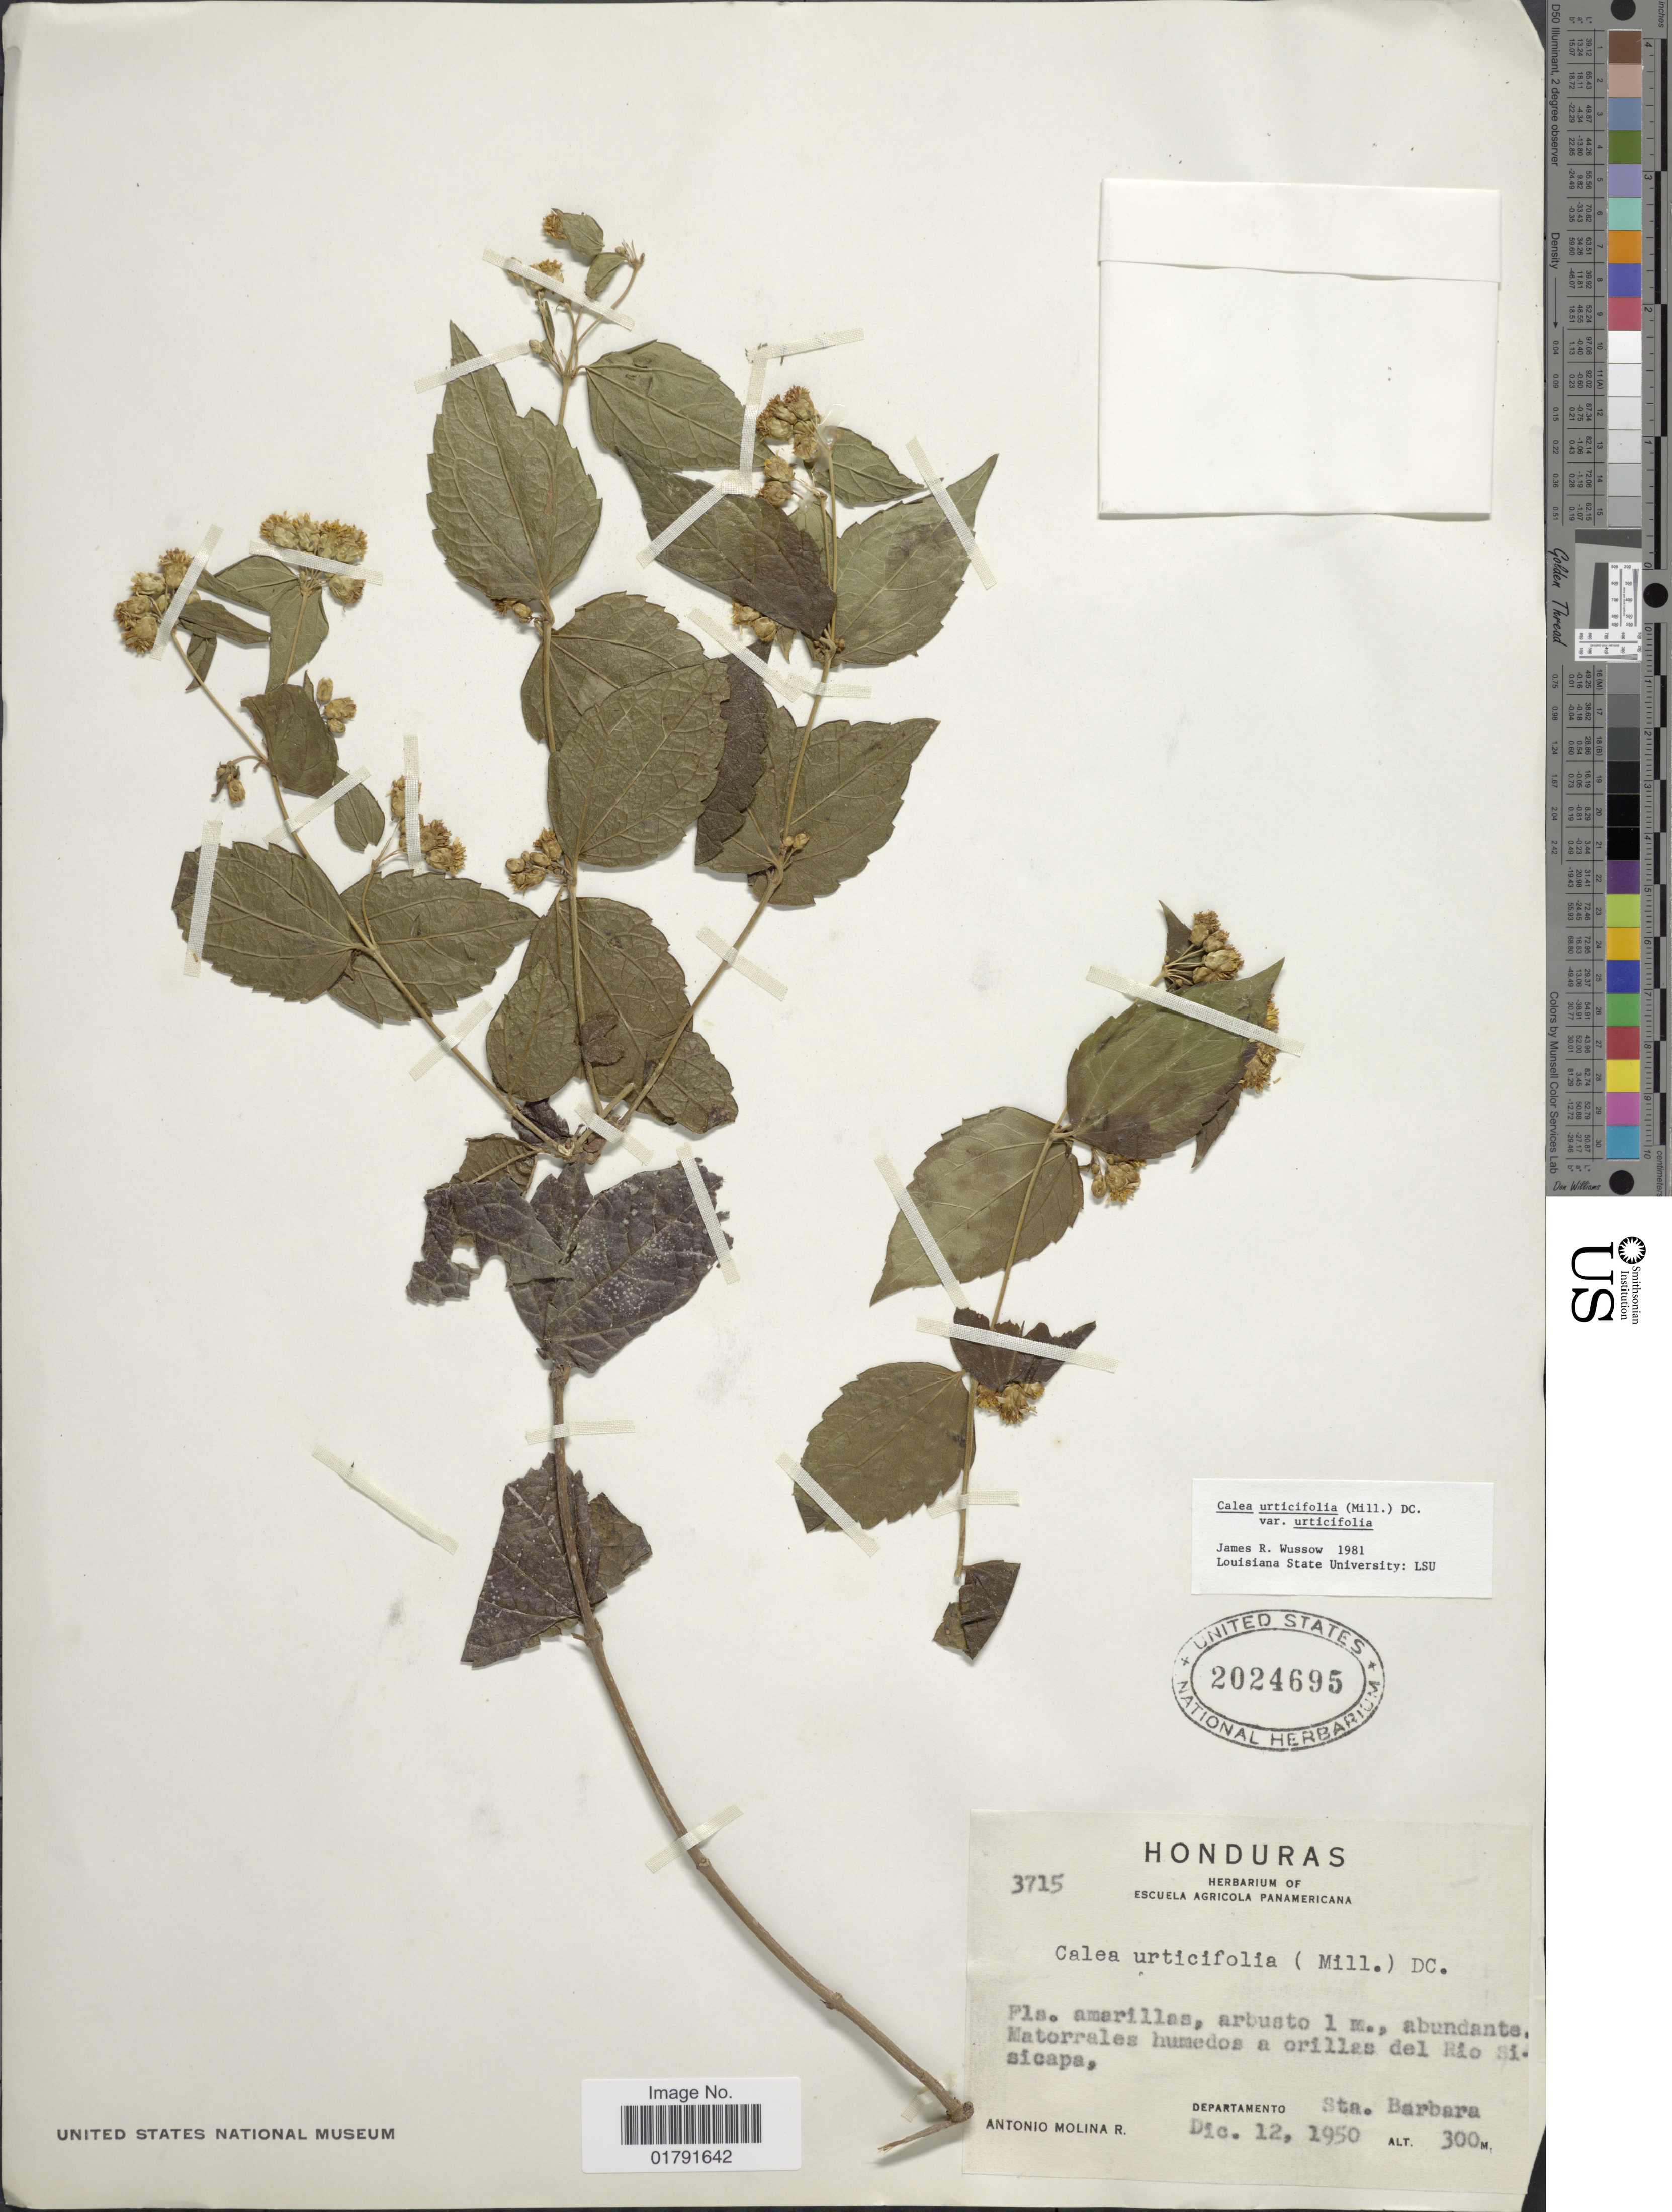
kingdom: Plantae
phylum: Tracheophyta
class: Magnoliopsida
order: Asterales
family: Asteraceae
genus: Calea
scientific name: Calea urticifolia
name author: (Mill.) DC.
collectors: A. Molina R.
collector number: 3715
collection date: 1950-12-12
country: Honduras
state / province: Santa Bárbara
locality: Matorrales humedos a orillas del Rio Sisicapa.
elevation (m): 300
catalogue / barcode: US 2024695